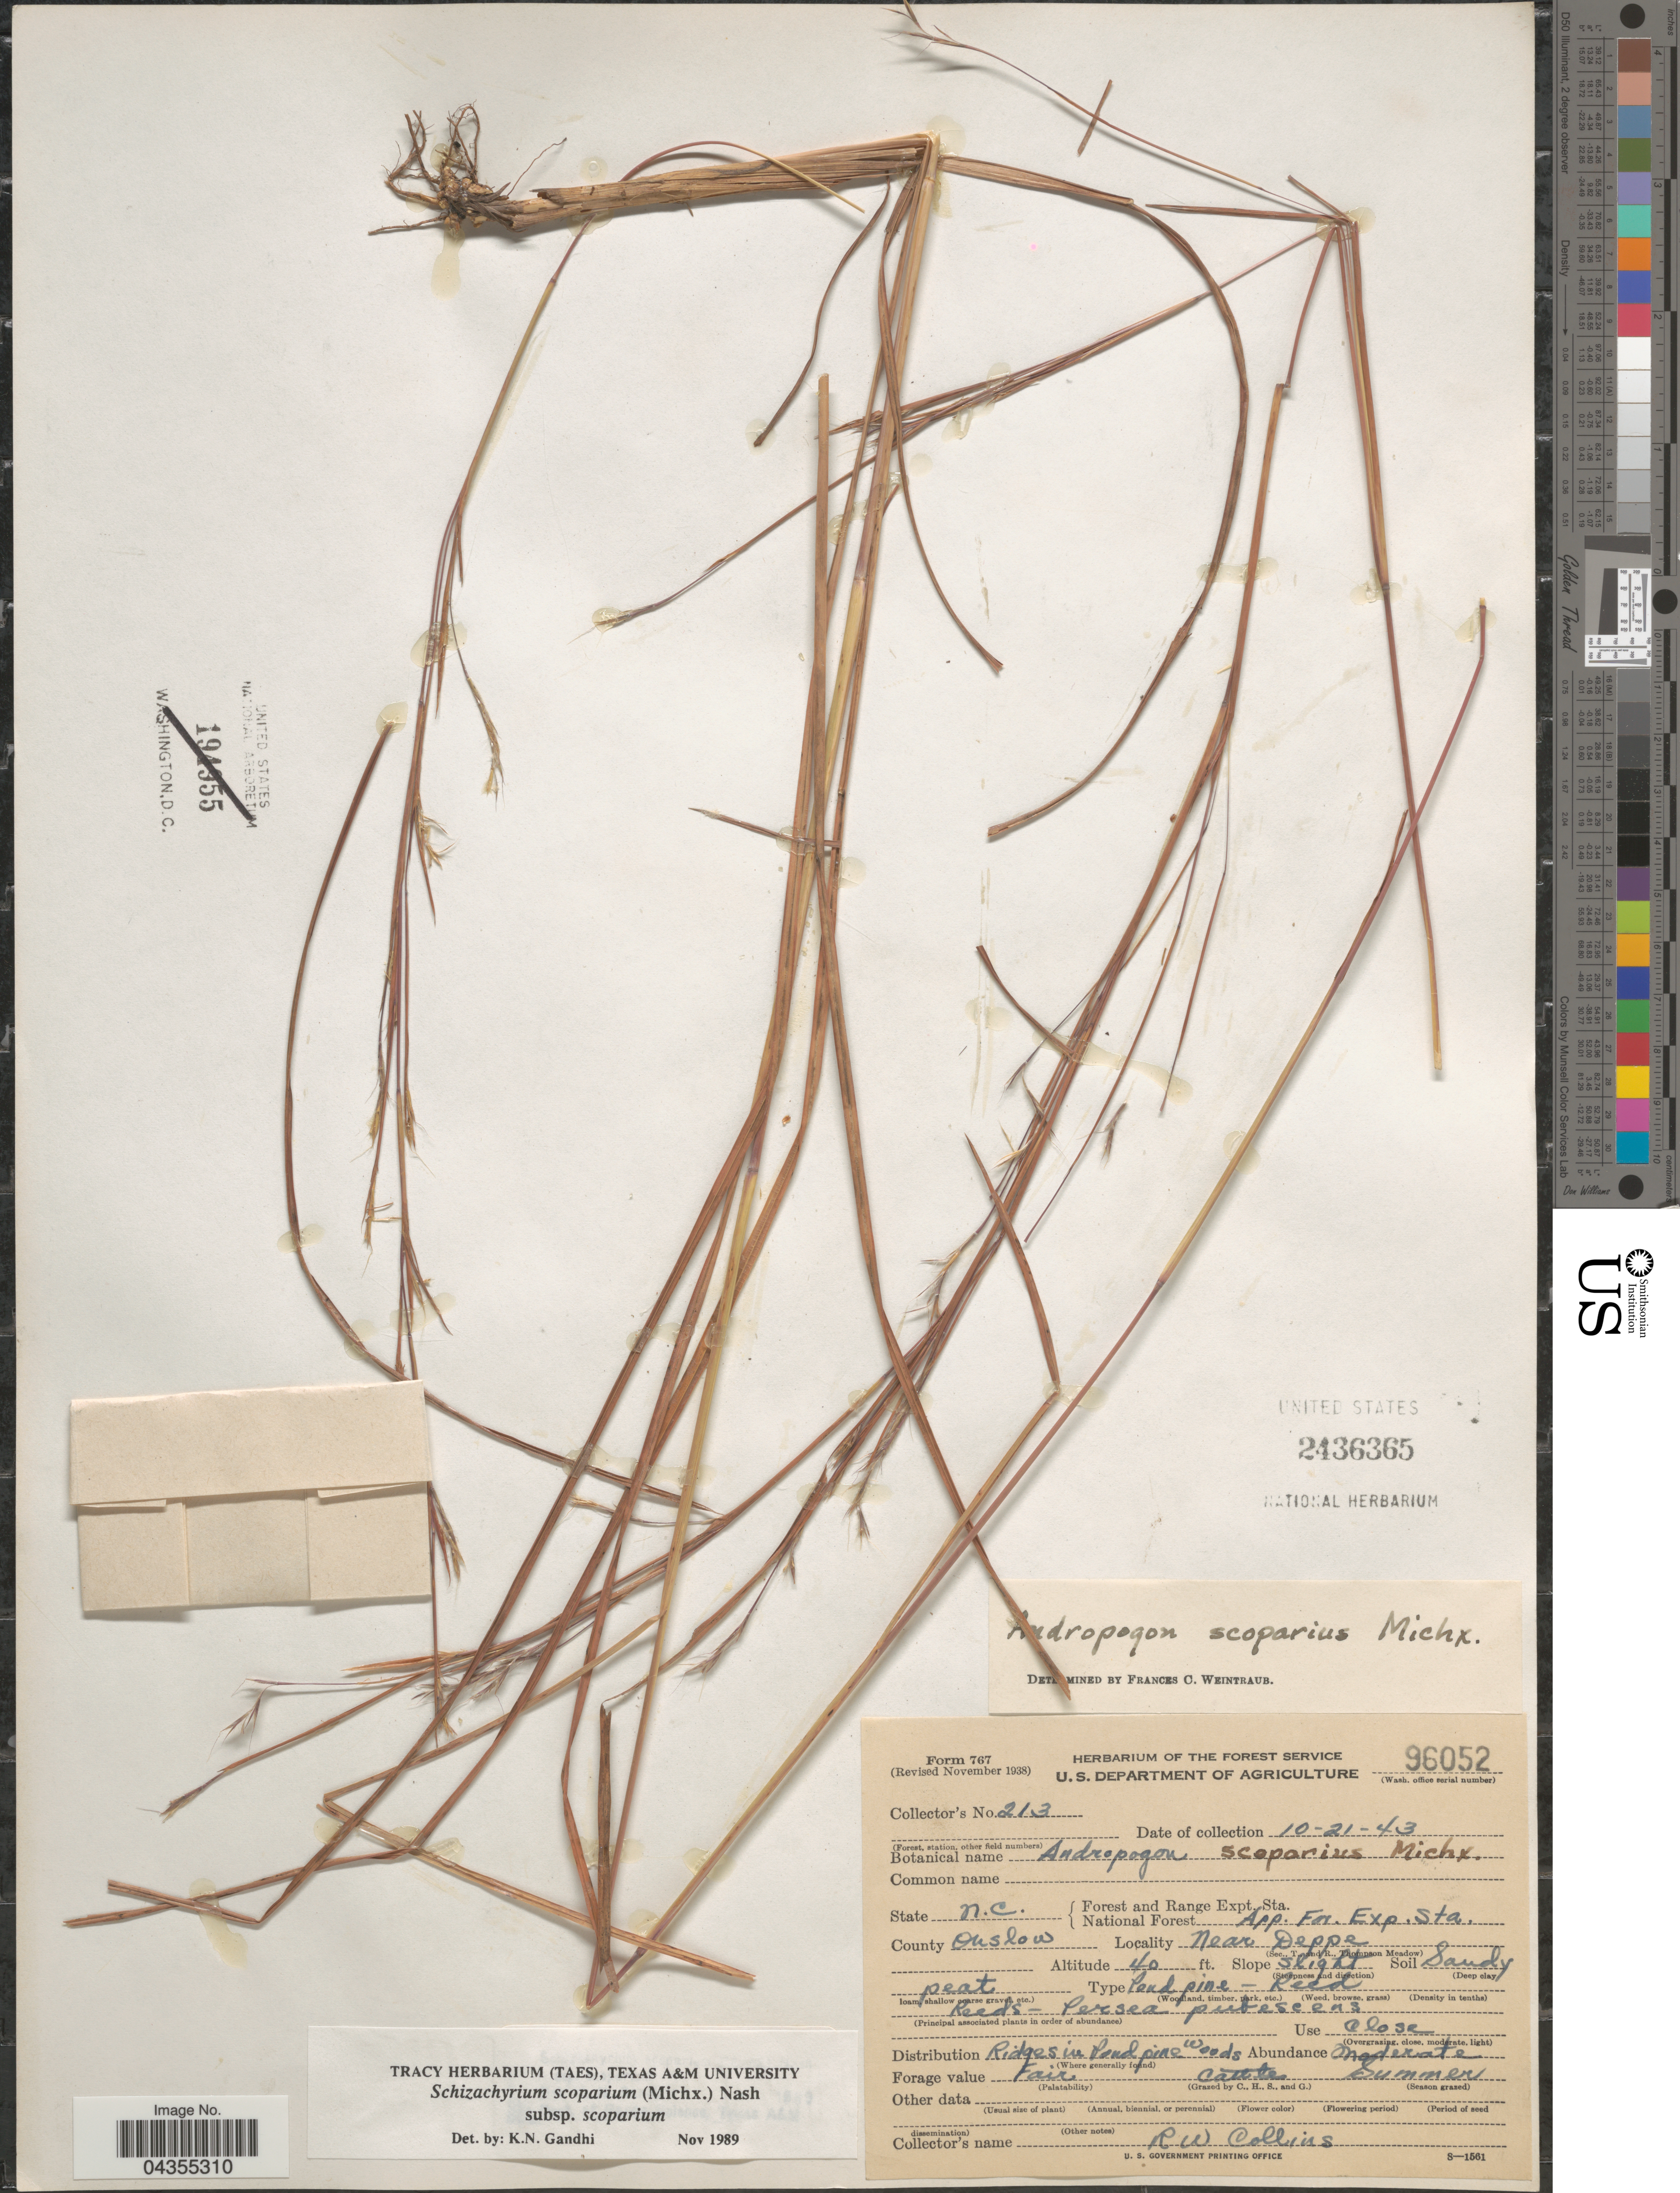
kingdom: Plantae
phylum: Tracheophyta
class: Liliopsida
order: Poales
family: Poaceae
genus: Schizachyrium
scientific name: Schizachyrium scoparium var. scoparium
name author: (Michx.) Nash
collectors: R. Collins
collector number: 213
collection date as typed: Transcribed d/m/y: 21/10/43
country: United States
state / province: North Carolina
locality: Forest and Range Expt. Sta. National Forest App. For. Exp. Sta. County Onslow. Near Deppe.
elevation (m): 12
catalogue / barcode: US 2436365